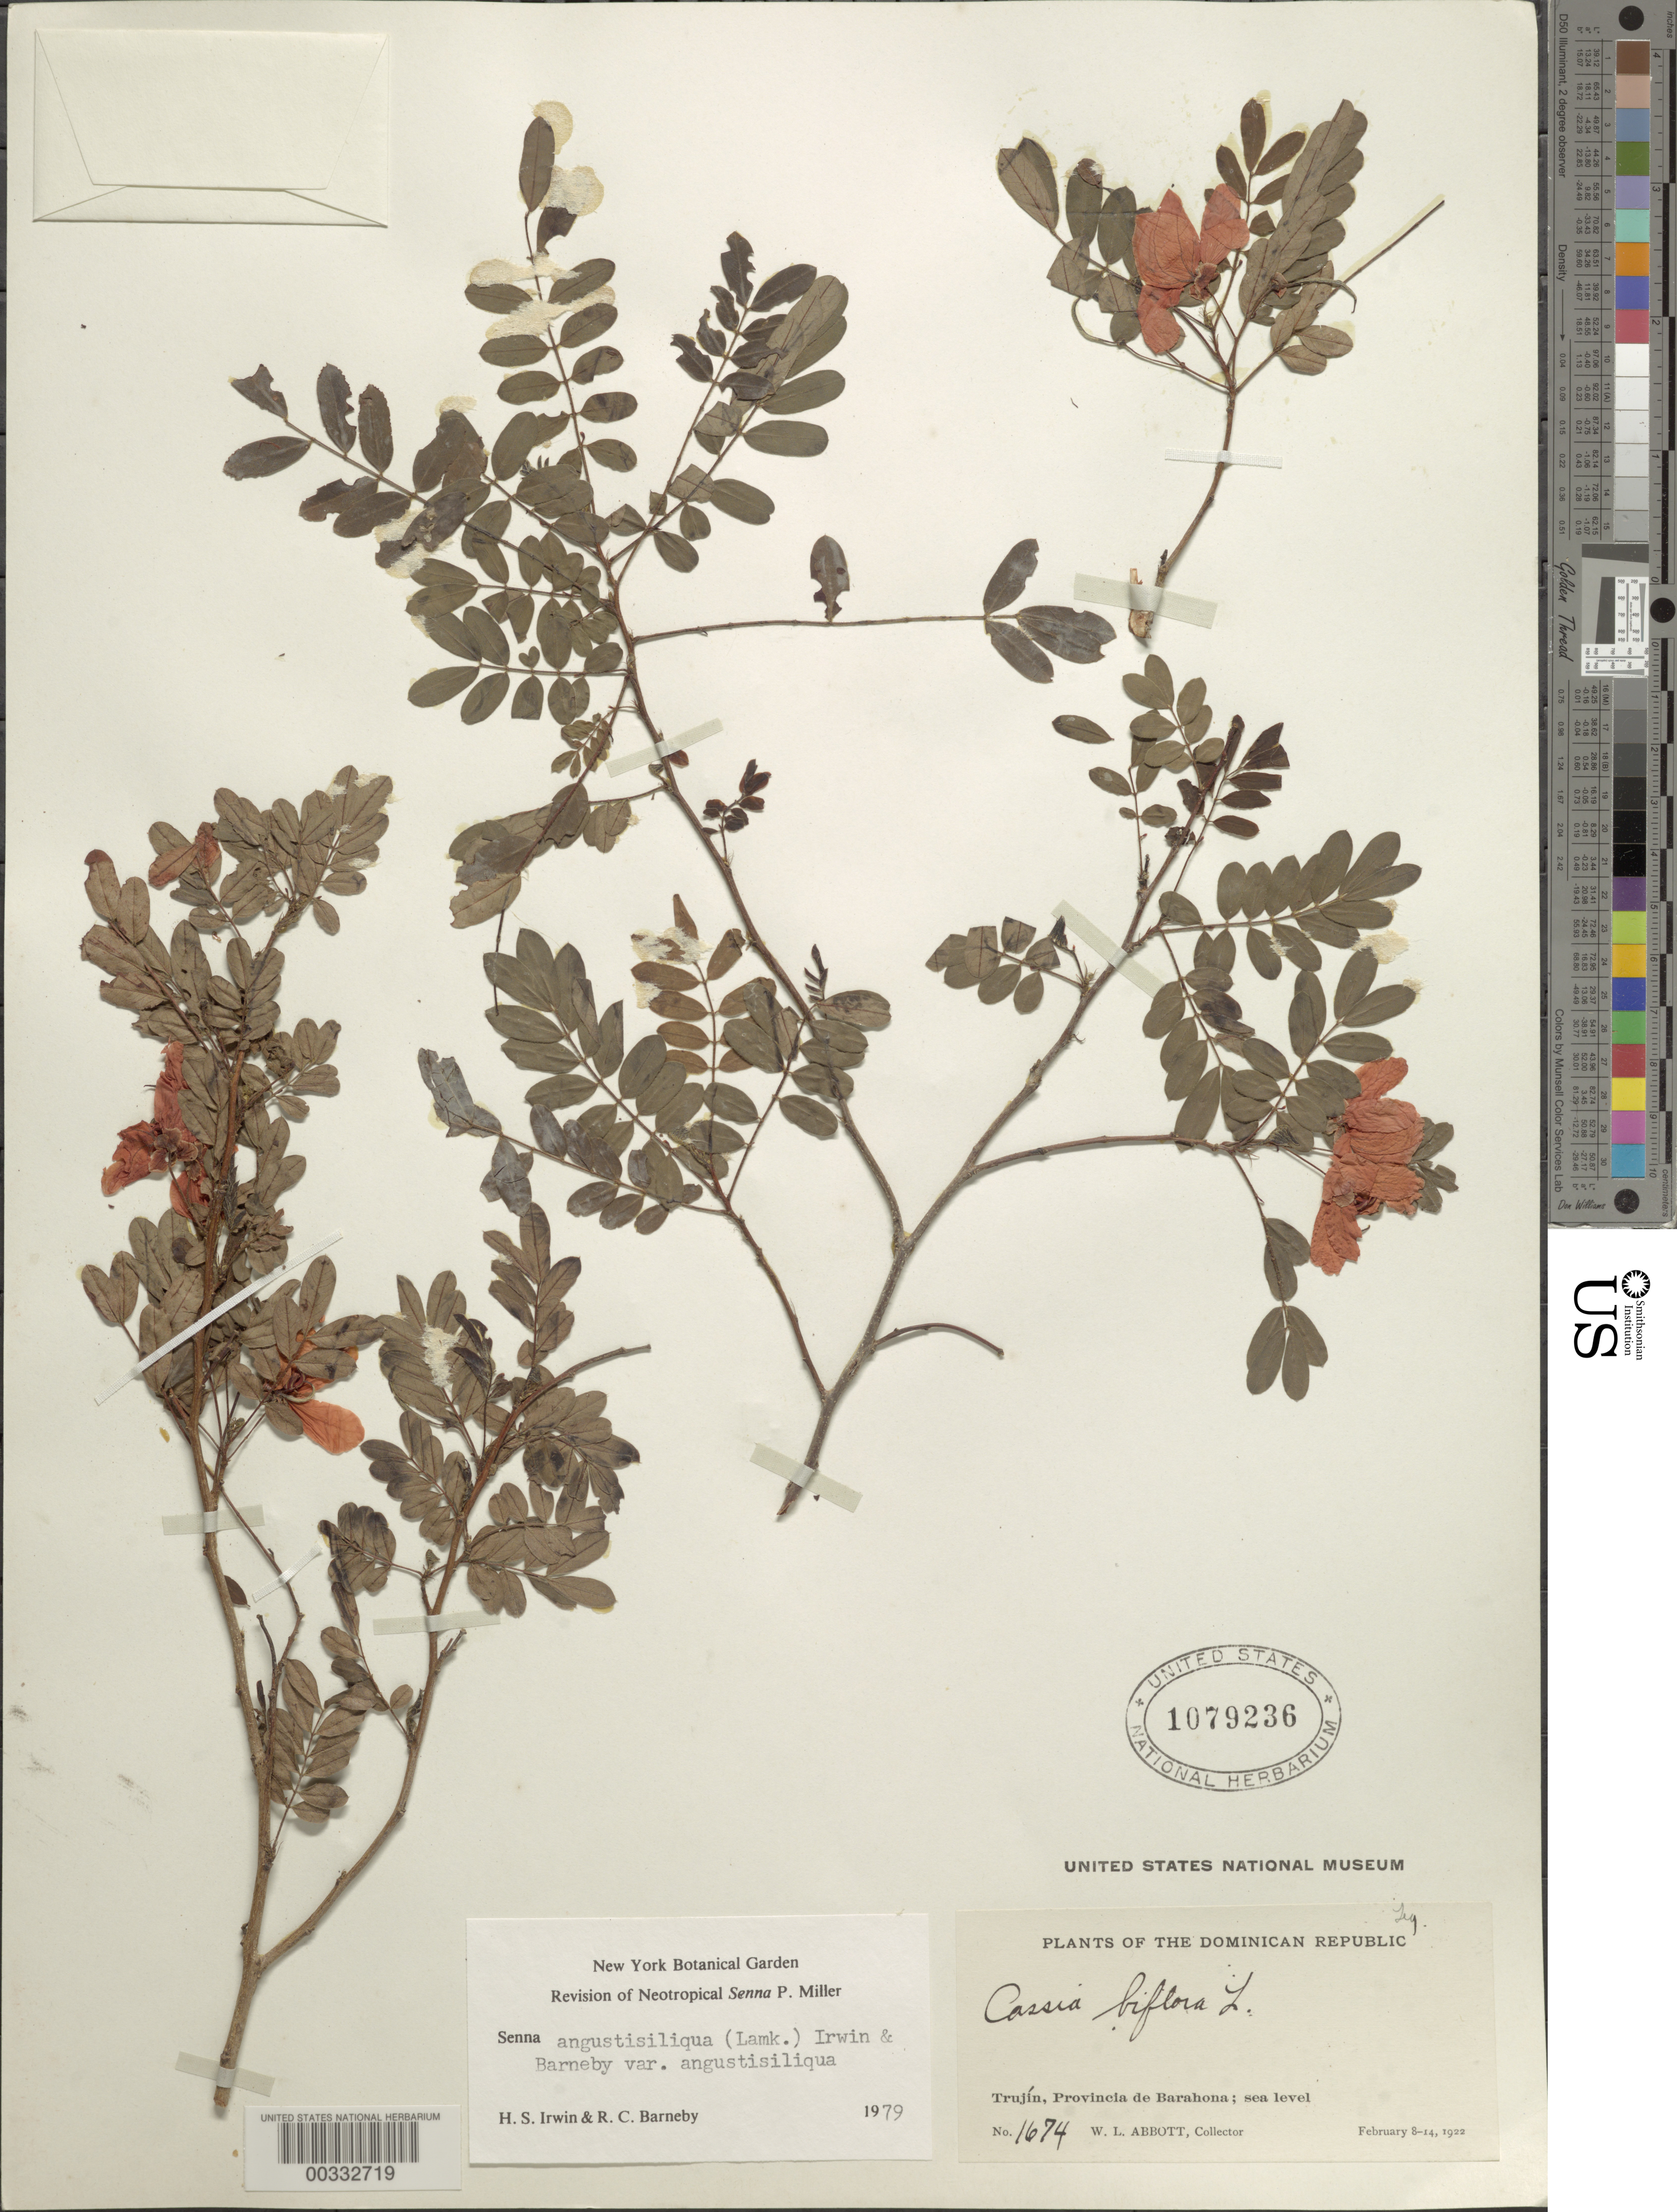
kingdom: Plantae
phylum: Tracheophyta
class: Magnoliopsida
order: Fabales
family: Fabaceae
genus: Senna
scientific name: Senna angustisiliqua var. angustisiliqua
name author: (Lam.) H.S. Irwin & Barneby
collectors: W. L. Abbott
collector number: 1674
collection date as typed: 08 Feb 1922 to 14 Feb 1922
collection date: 1922-02-08/1922-02-14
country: Dominican Republic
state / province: Barahona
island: Hispaniola Island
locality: Trujin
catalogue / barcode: US 1079236